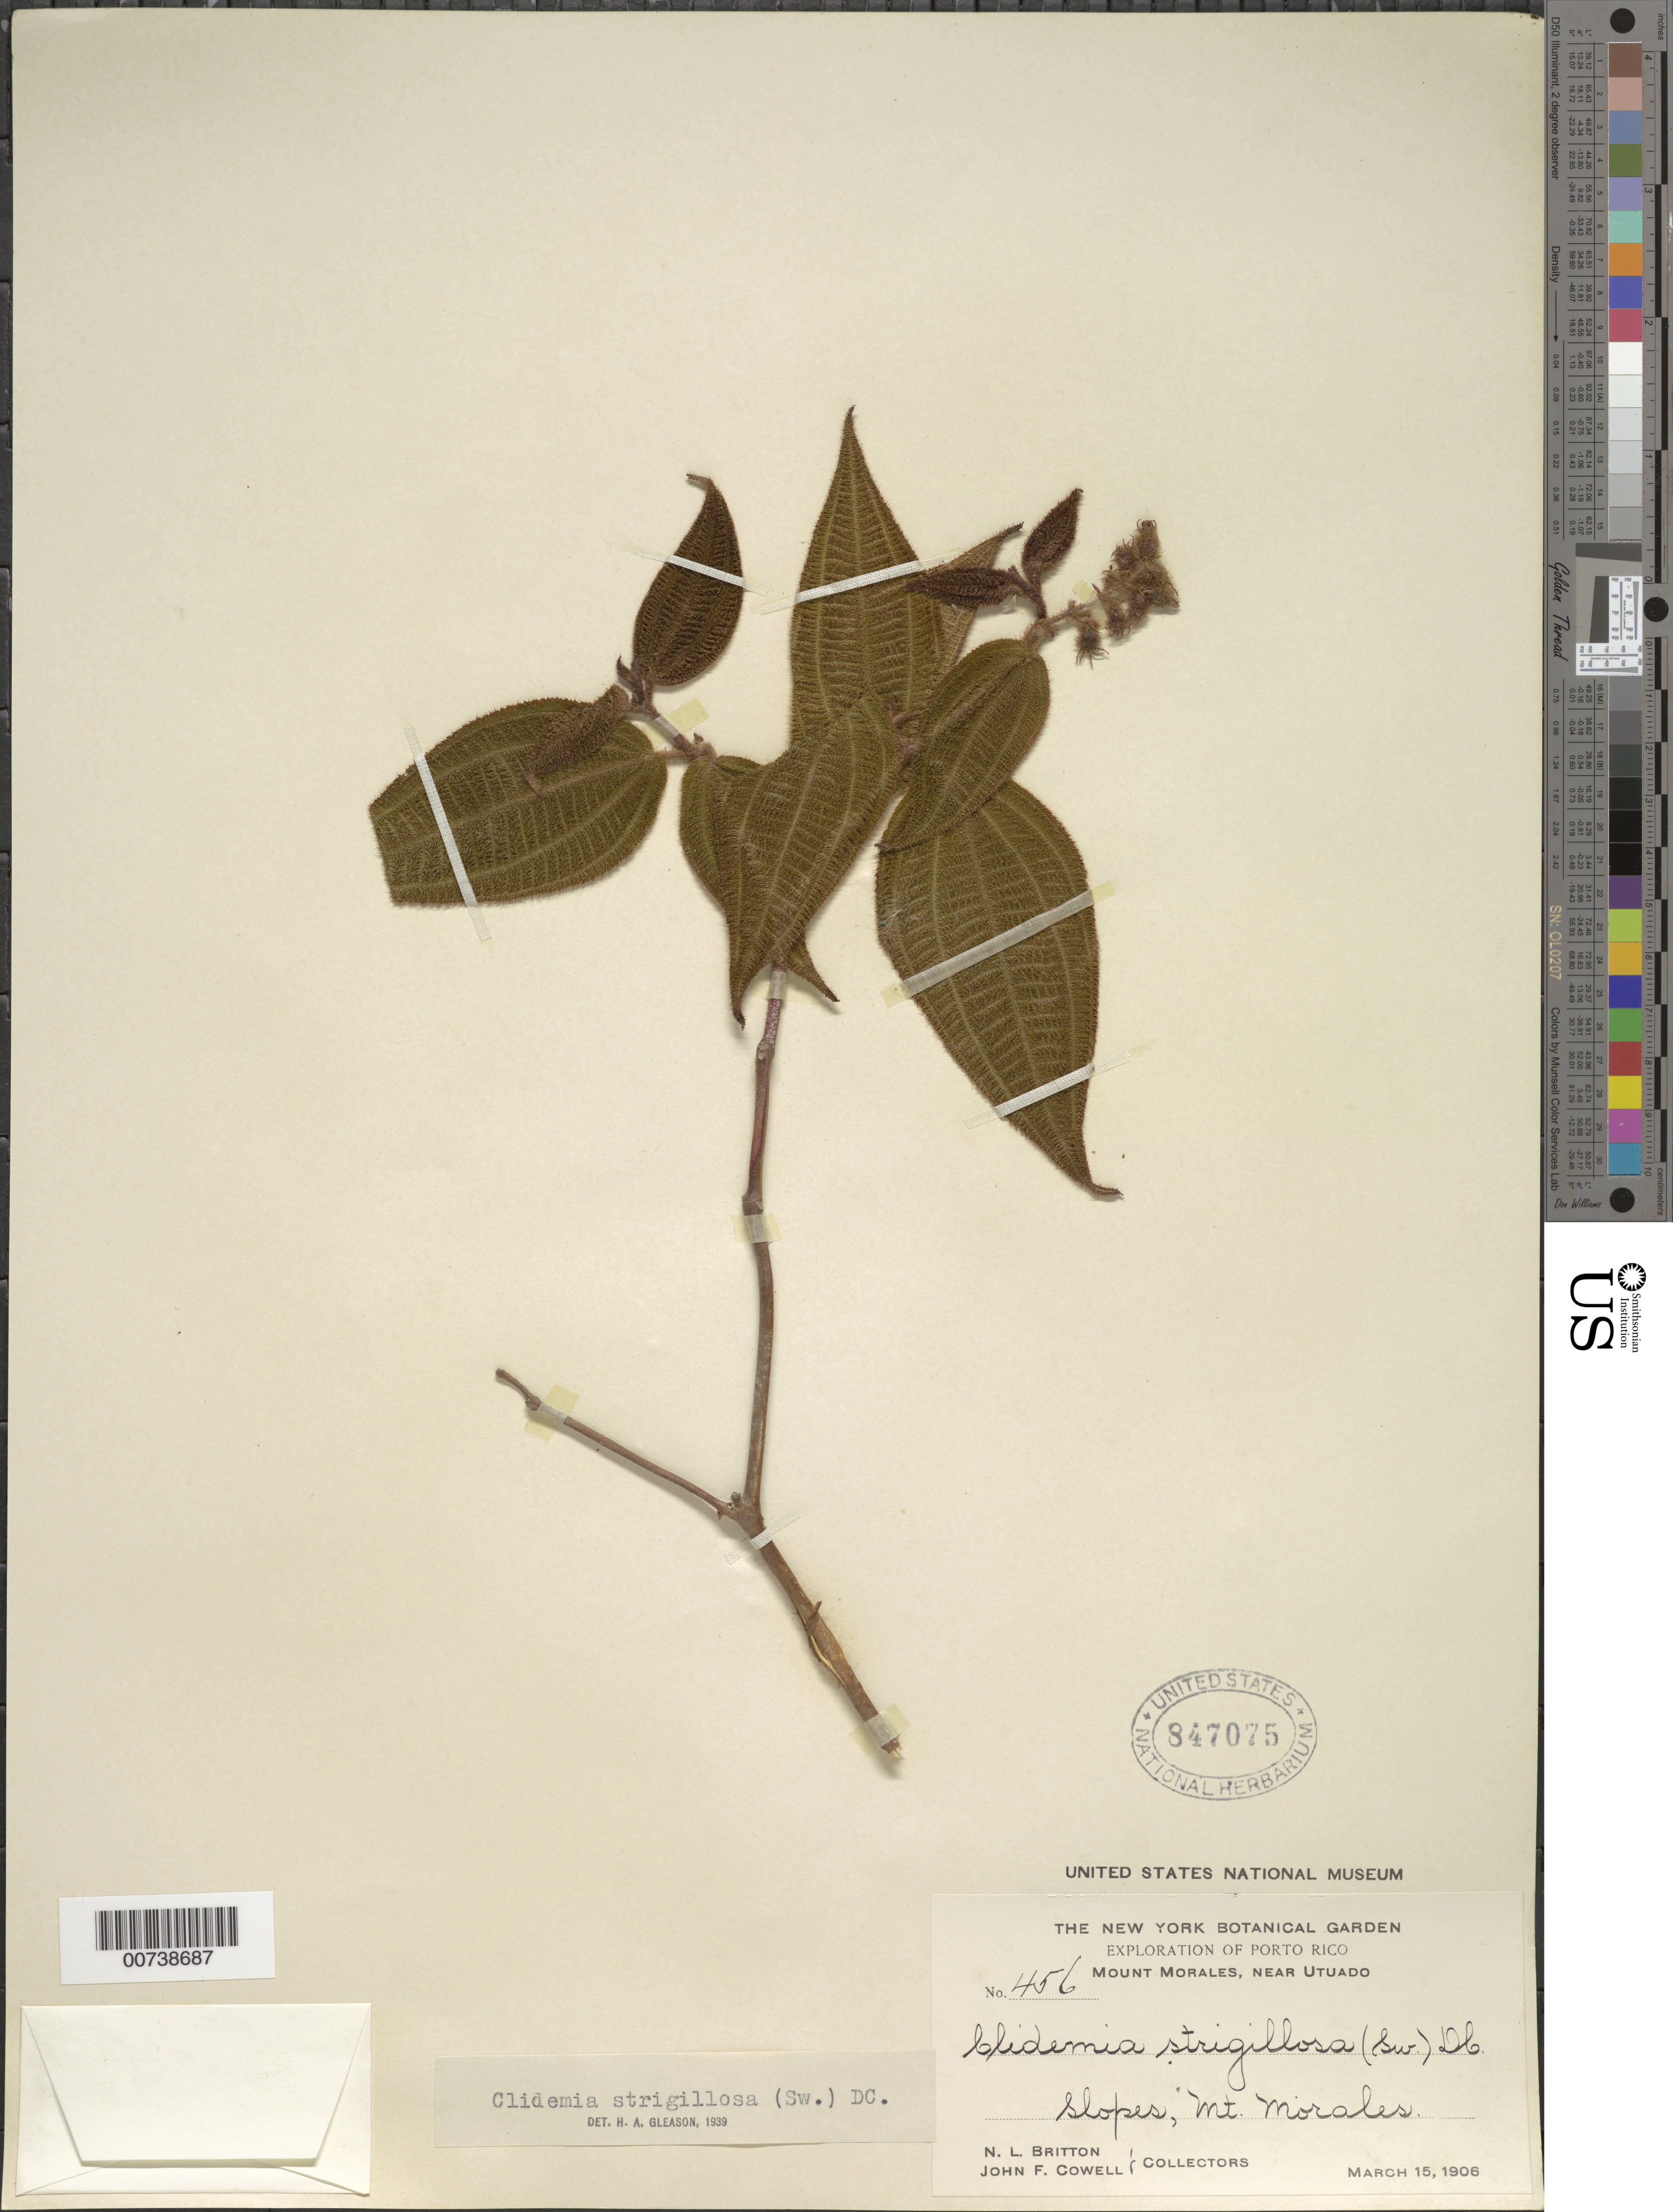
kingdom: Plantae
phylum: Tracheophyta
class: Magnoliopsida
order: Myrtales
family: Melastomataceae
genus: Clidemia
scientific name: Clidemia strigillosa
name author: (Sw.) DC.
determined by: Gleason, H. A.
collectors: N. Britton & J. F. Cowell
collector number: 456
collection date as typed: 15 Mar 1906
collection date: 1906-03-15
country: Puerto Rico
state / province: Utuado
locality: Mount Morales, near Utuado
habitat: Slopes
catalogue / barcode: US 847075